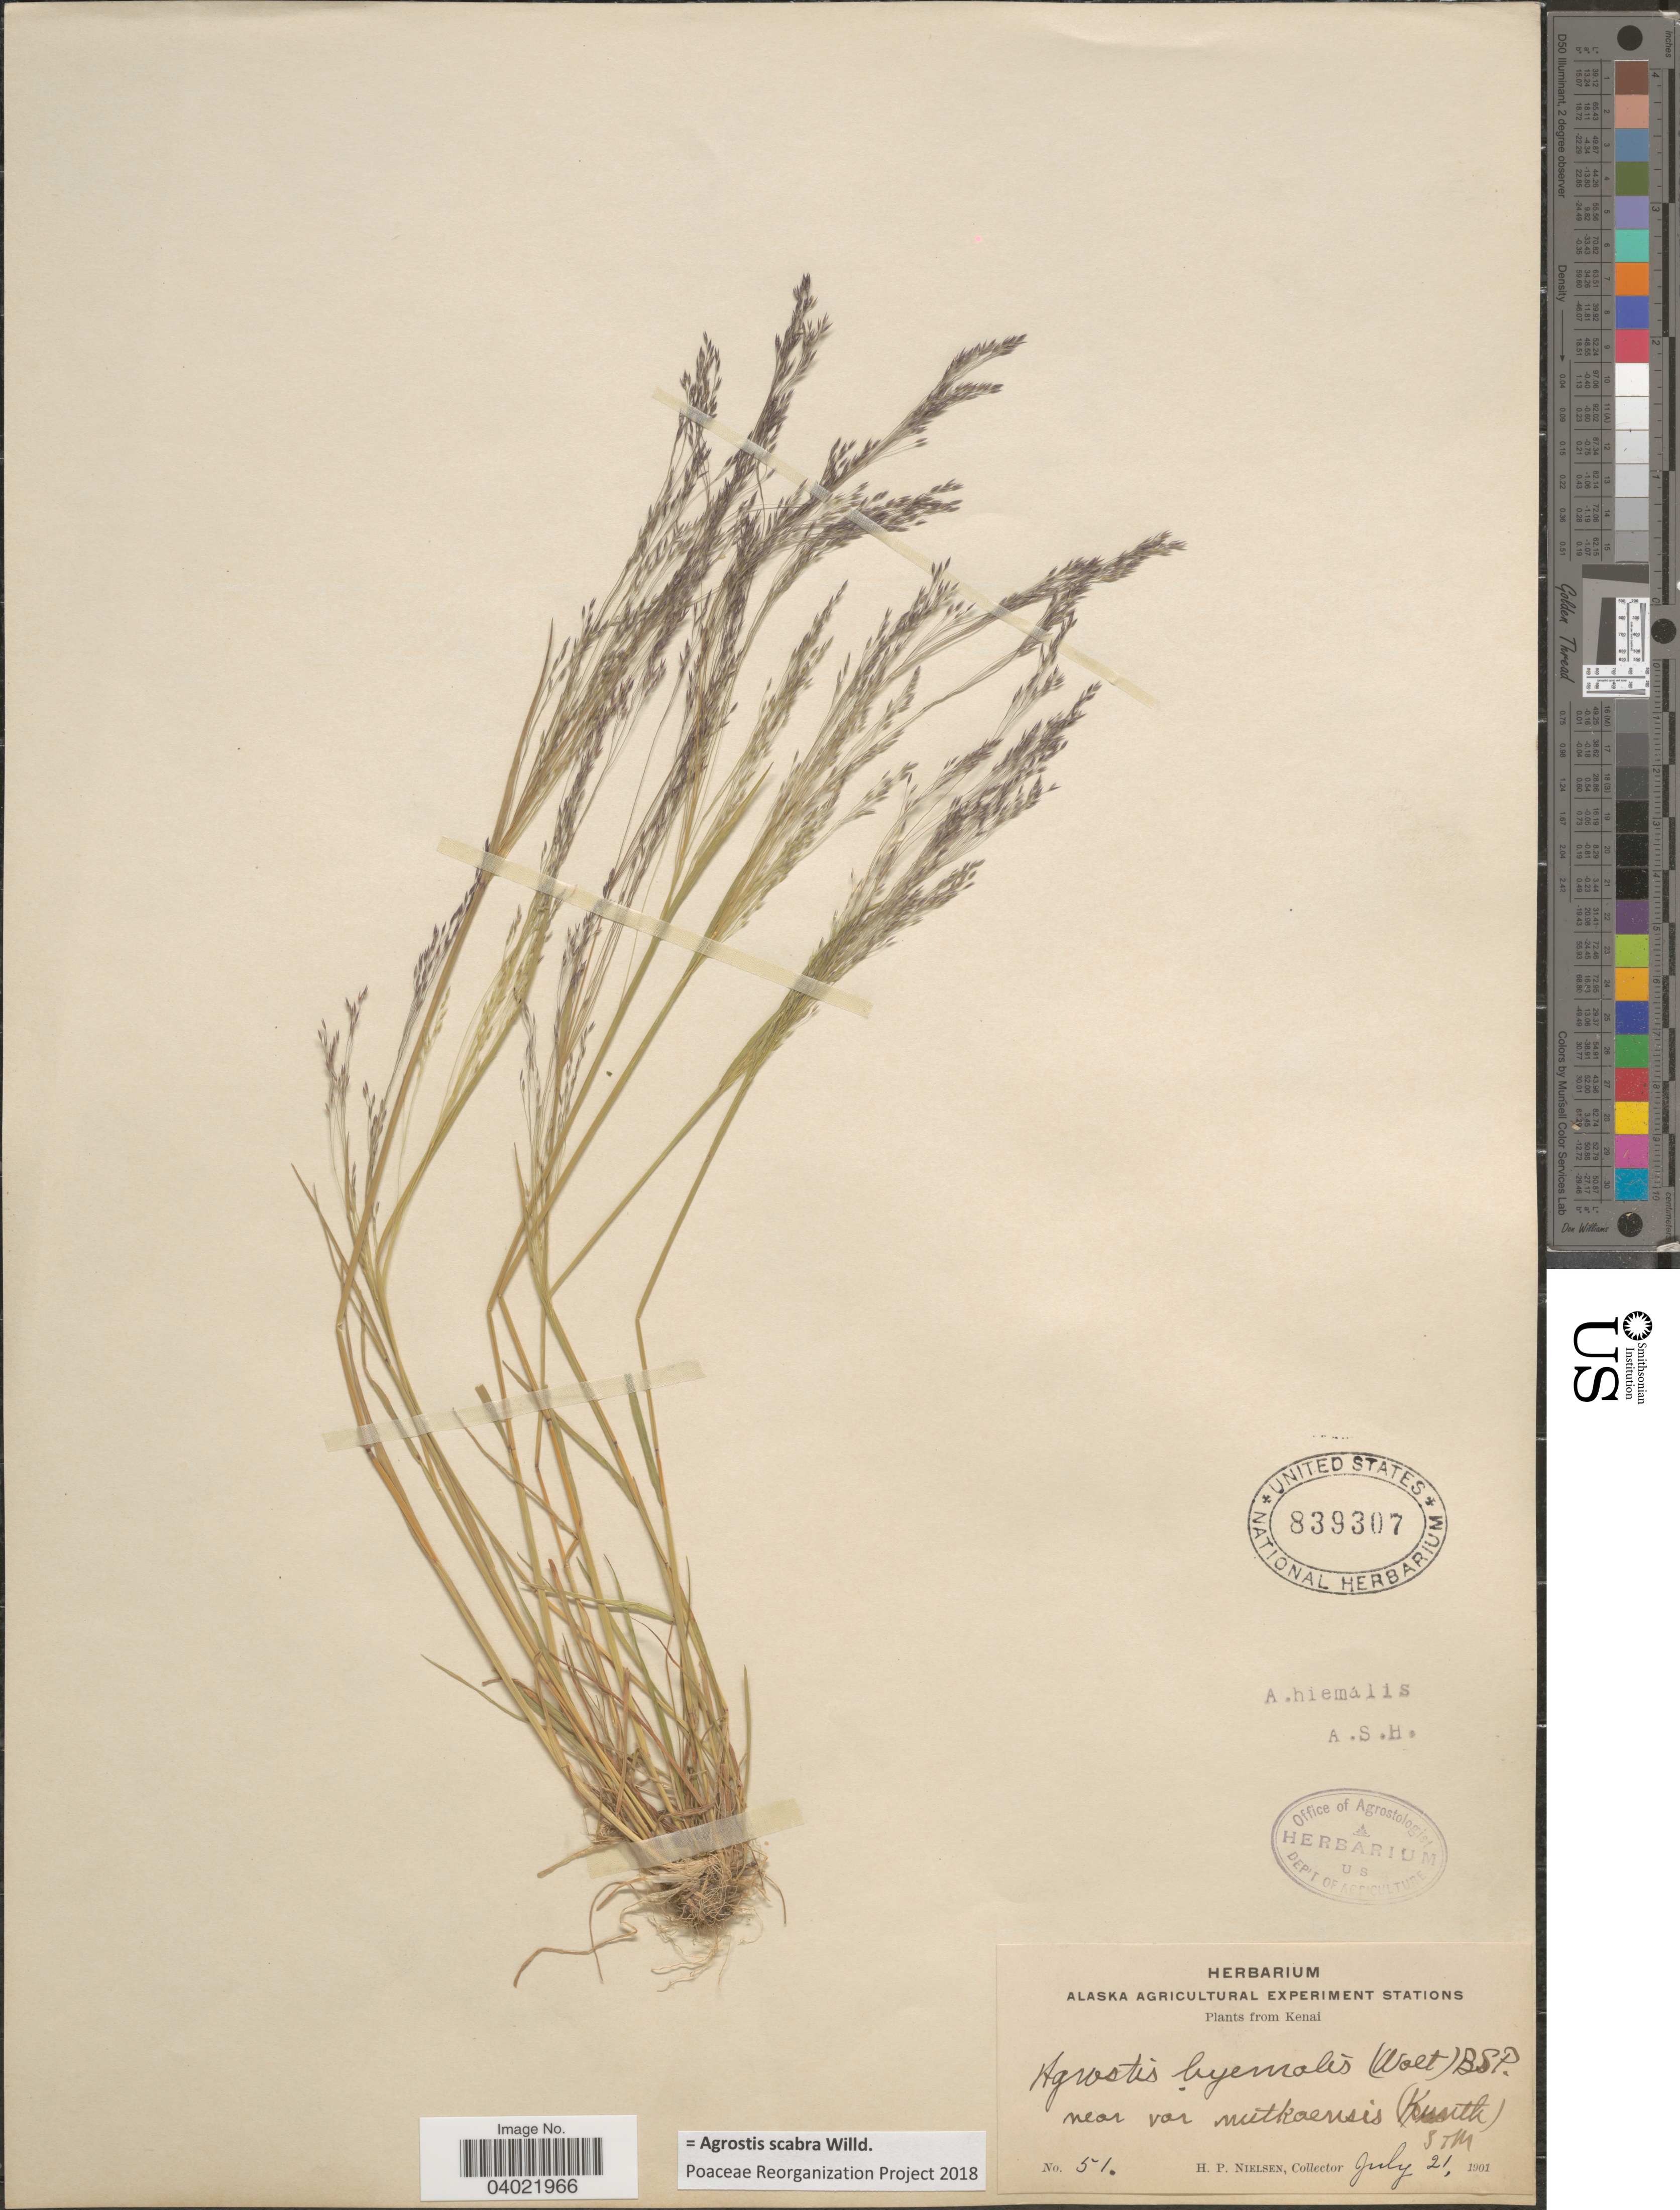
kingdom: Plantae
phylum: Tracheophyta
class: Liliopsida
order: Poales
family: Poaceae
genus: Agrostis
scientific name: Agrostis scabra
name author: Willd.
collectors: H. P. Nielsen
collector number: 51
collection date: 1901-07-21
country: United States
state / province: Alaska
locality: Kenai.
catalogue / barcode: US 839307